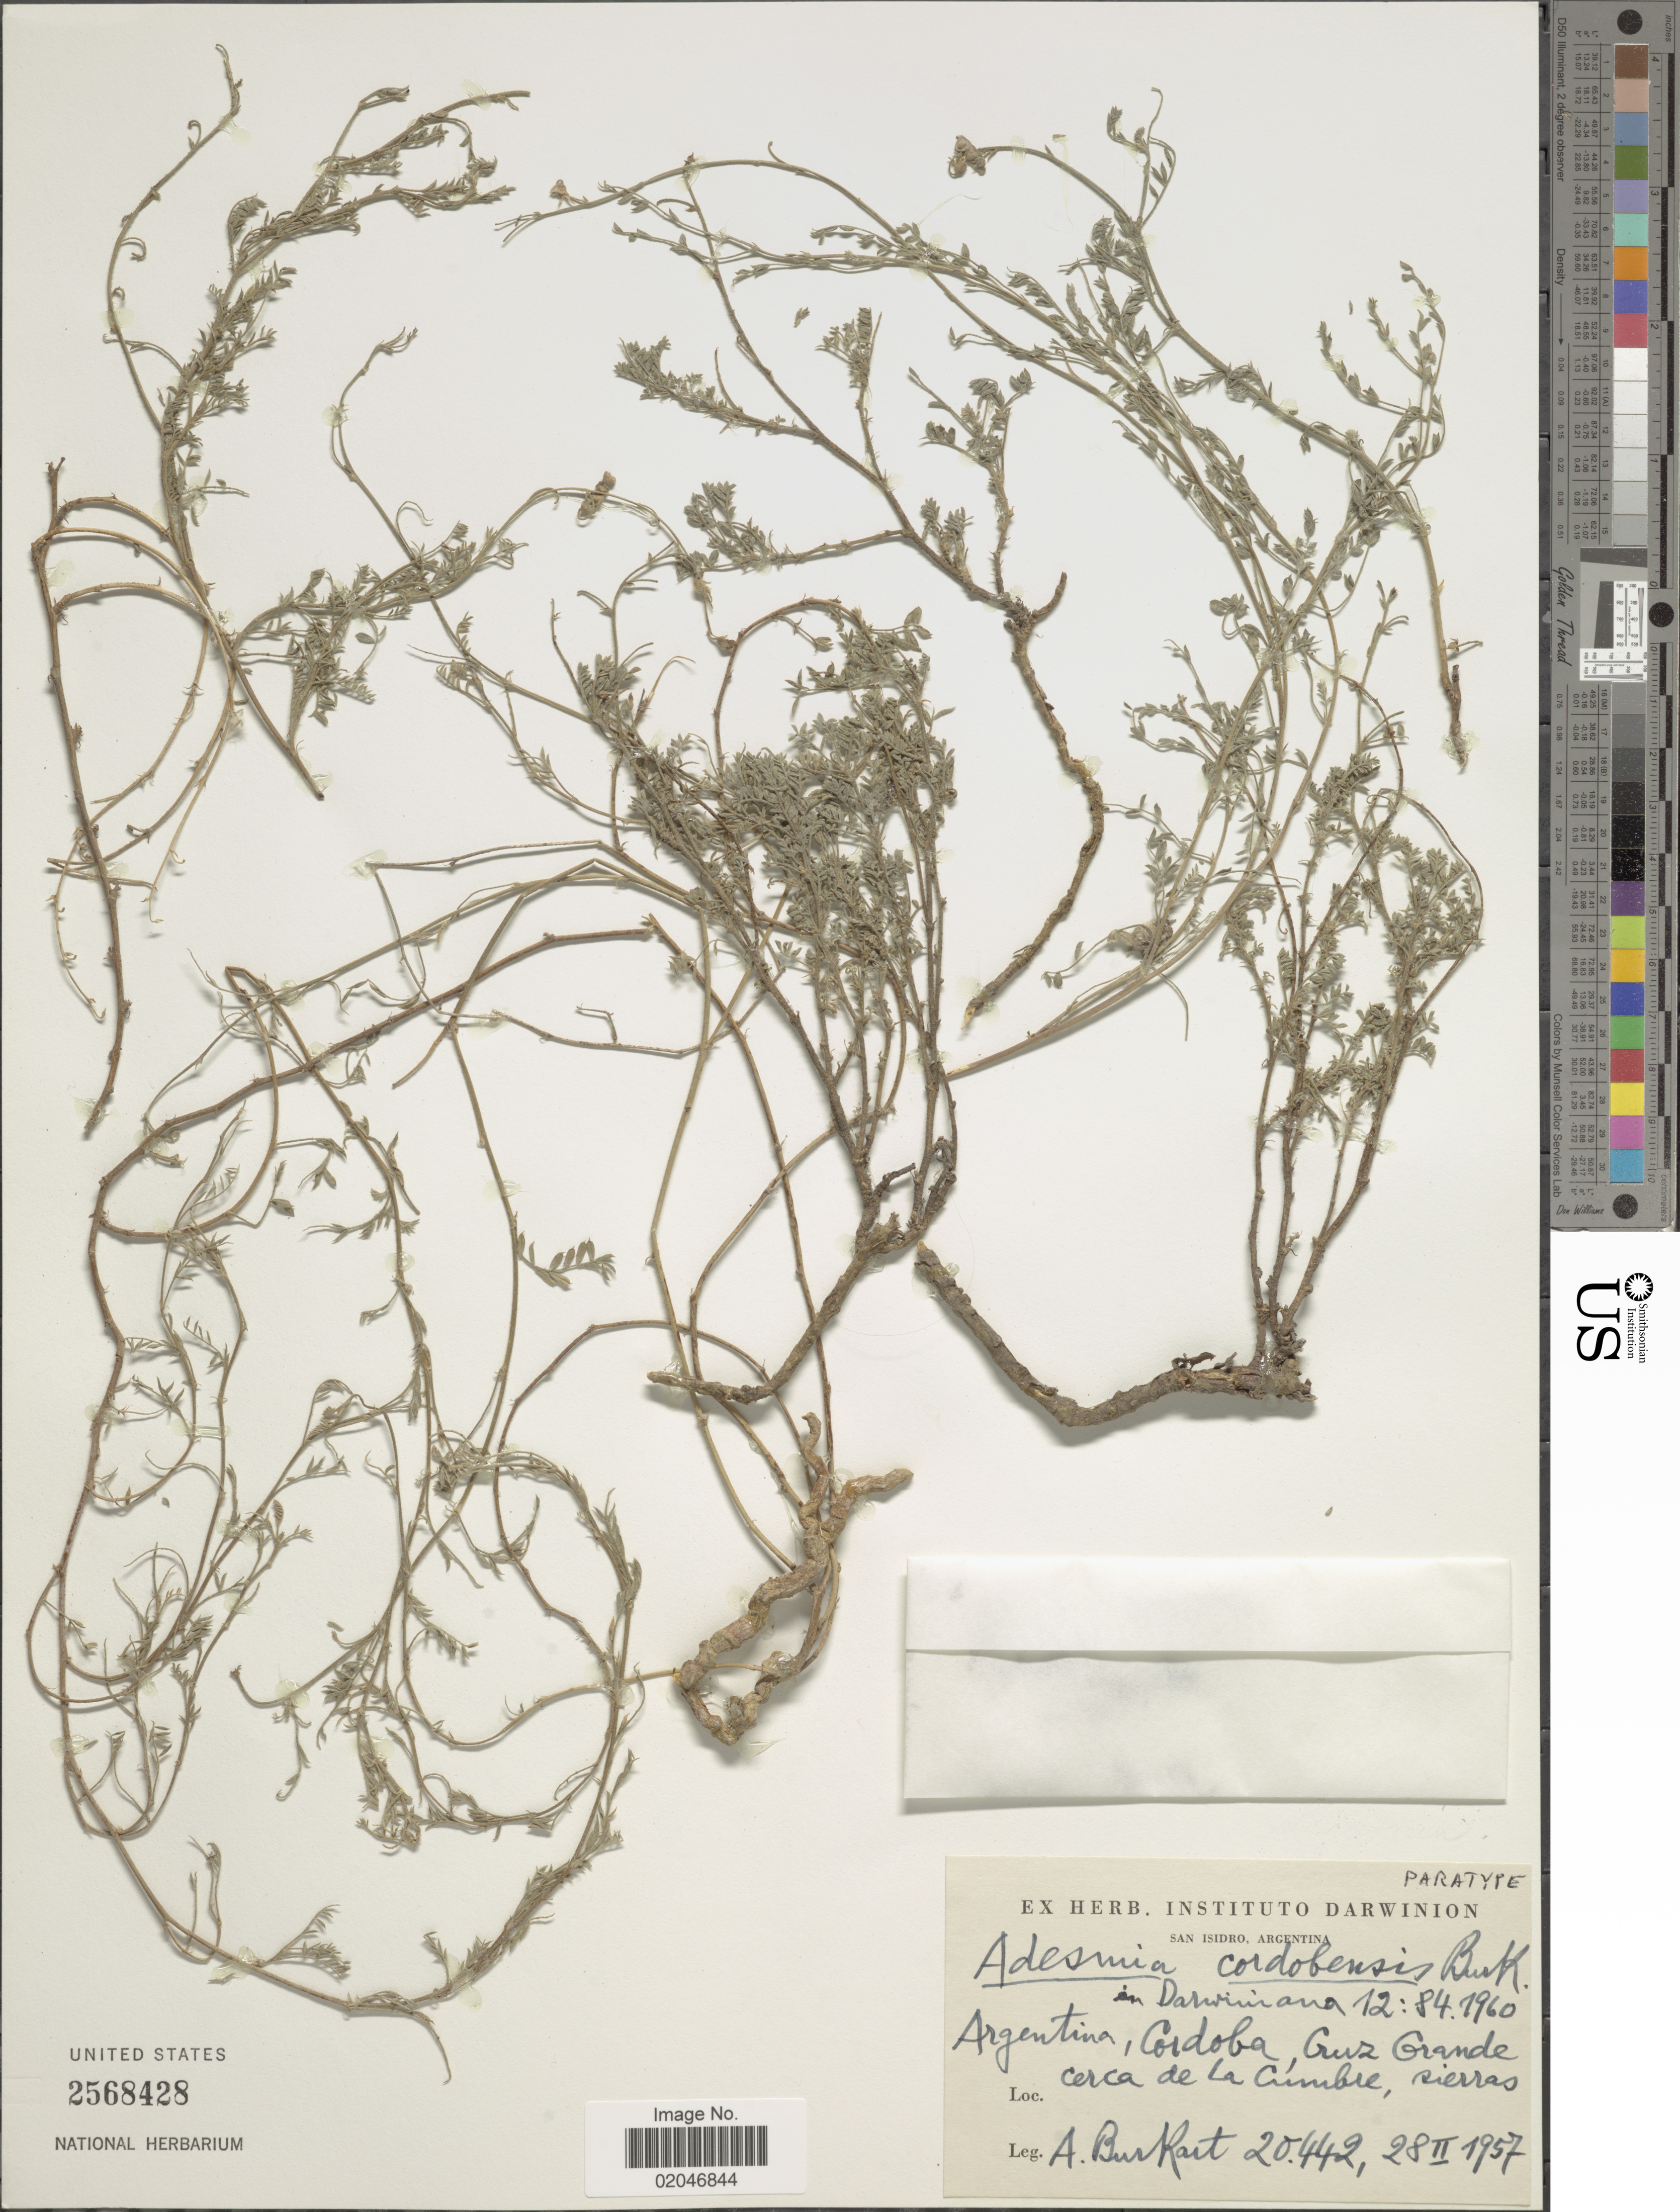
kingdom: Plantae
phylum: Tracheophyta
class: Magnoliopsida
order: Fabales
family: Fabaceae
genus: Adesmia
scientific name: Adesmia cordobensis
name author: Burkart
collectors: A. E. Burkart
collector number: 20442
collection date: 1957-02-28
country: Argentina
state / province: Cordoba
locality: Cruz Grande cerca de la Cumbre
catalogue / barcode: US 2568428